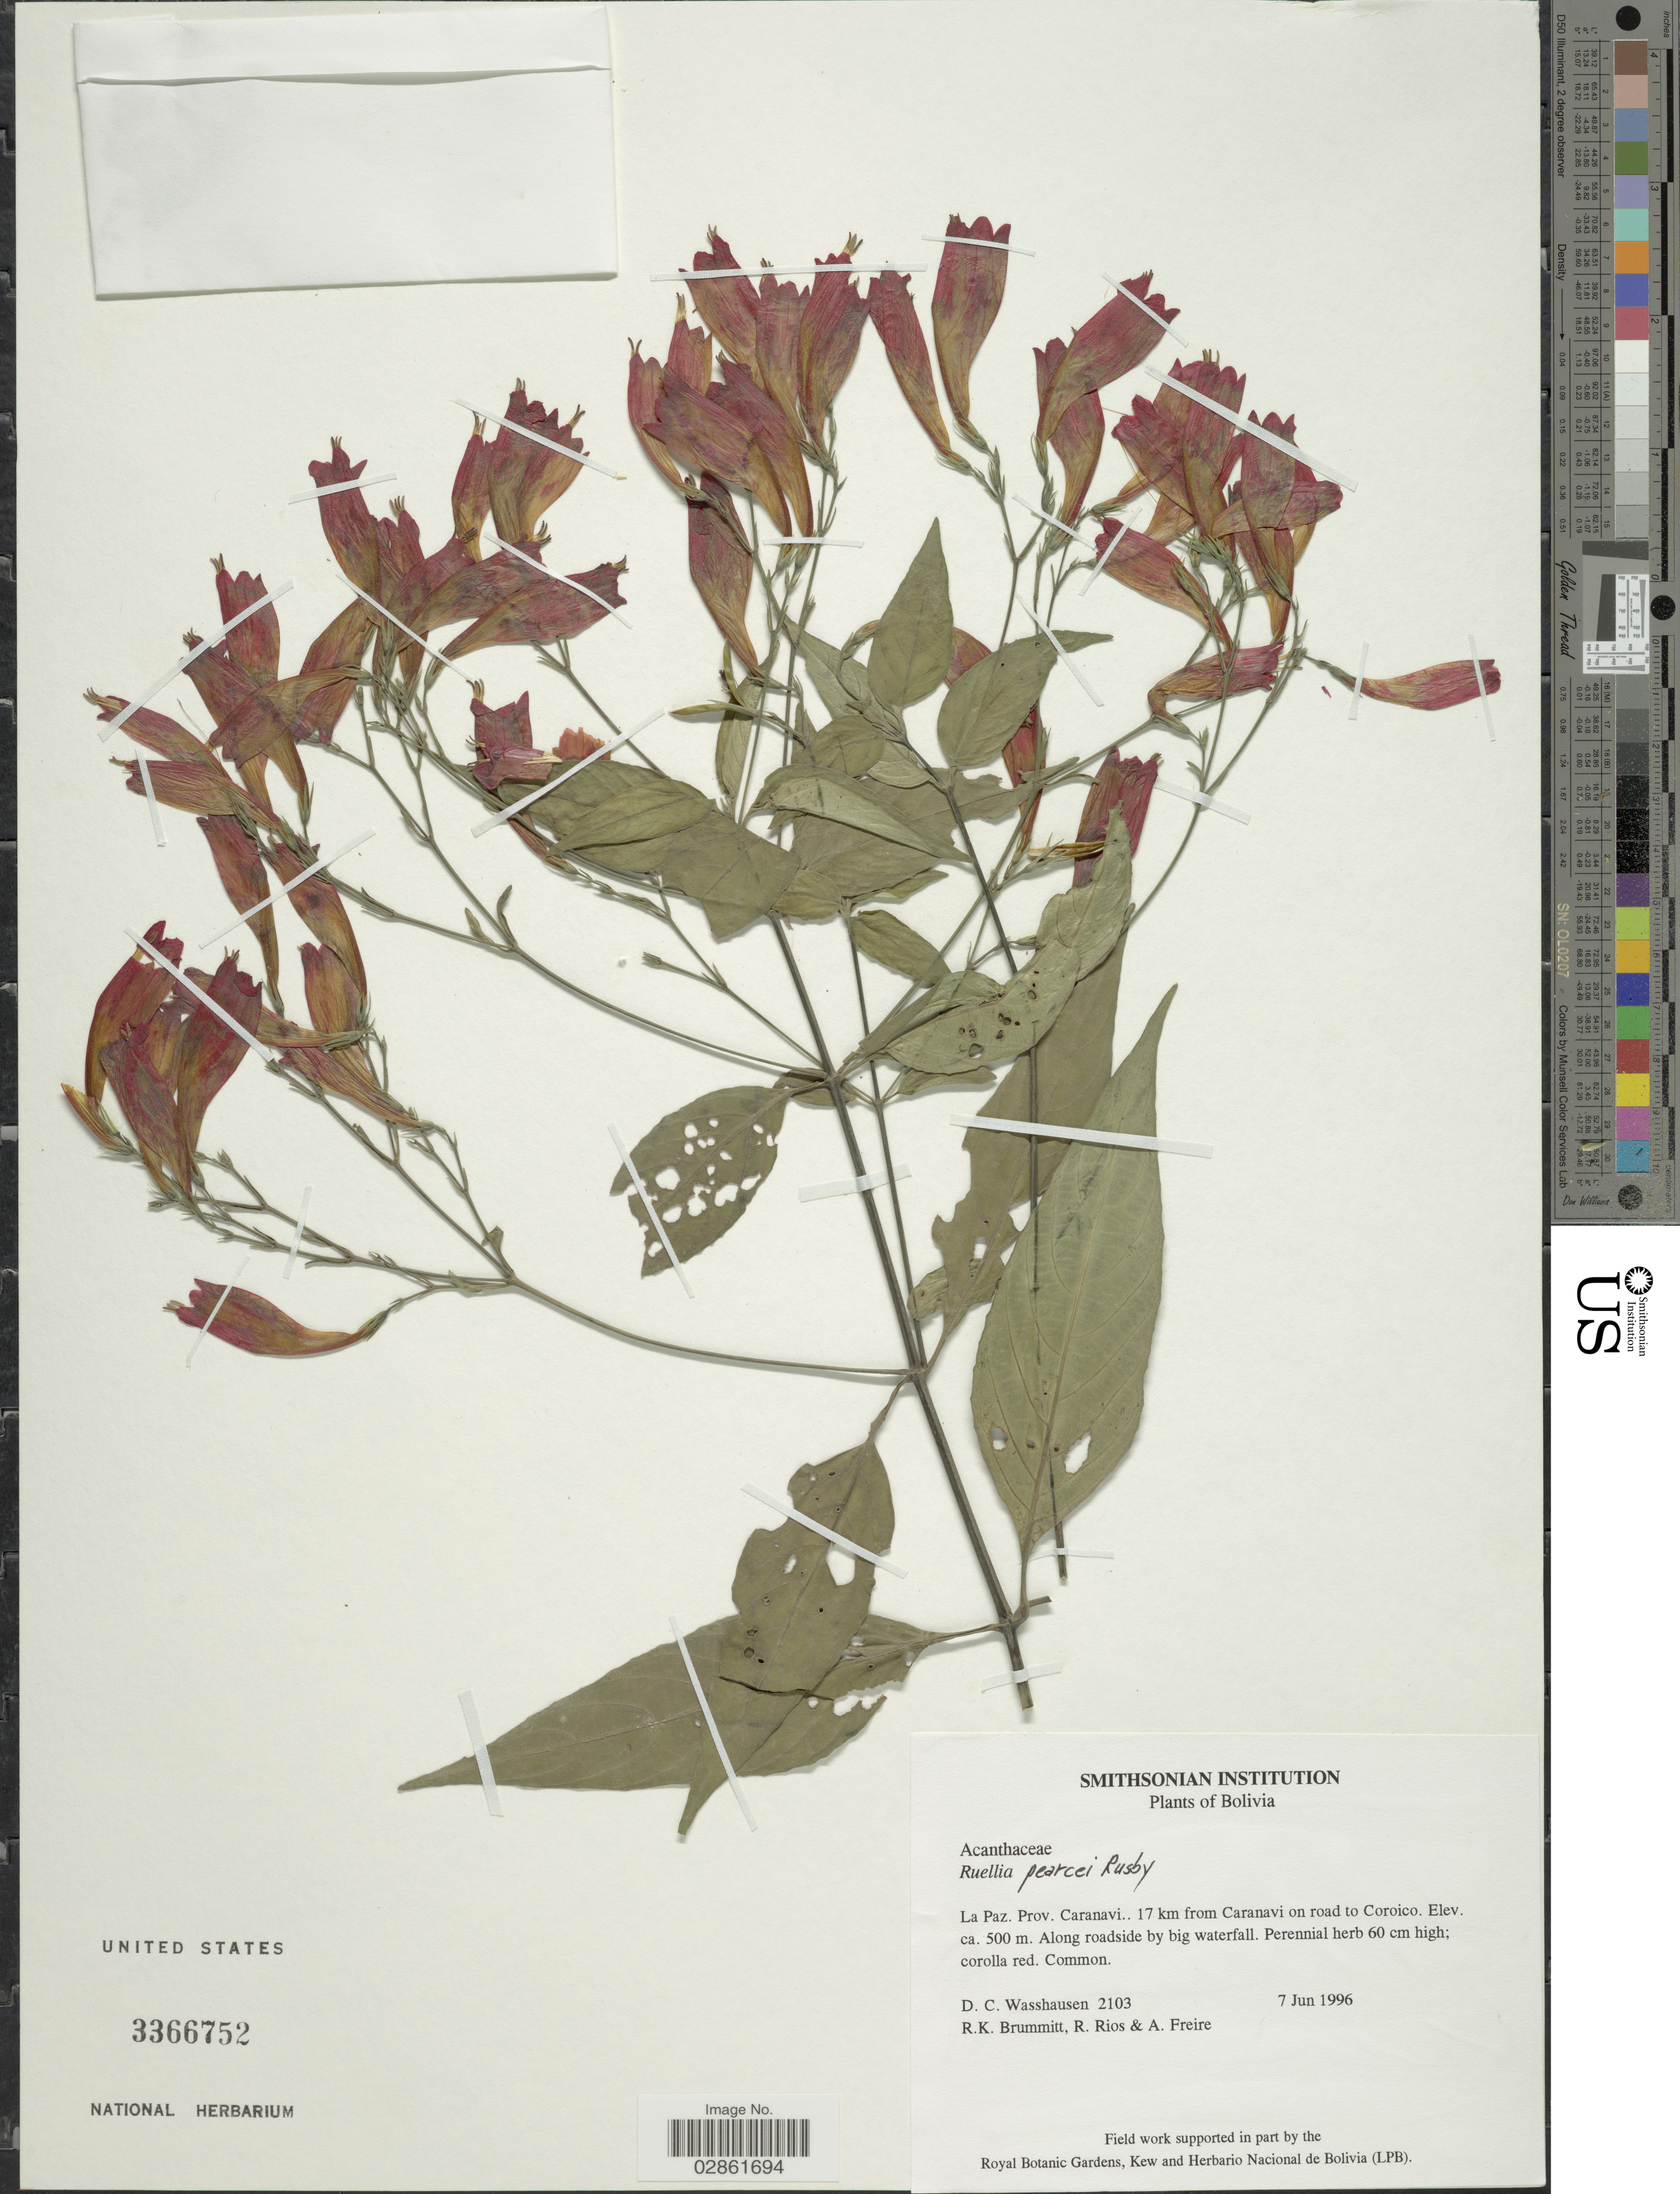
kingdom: Plantae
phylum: Tracheophyta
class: Magnoliopsida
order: Lamiales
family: Acanthaceae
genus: Ruellia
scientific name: Ruellia pearcei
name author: Rusby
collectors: D. C. Wasshausen, R. K. Brummitt, R. Rios & A. Freire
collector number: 2103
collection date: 1996-06-07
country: Bolivia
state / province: La Paz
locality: Prov. Caranavi.. 17 km from Caranavi on road to Coroico.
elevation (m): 500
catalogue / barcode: US 3366752